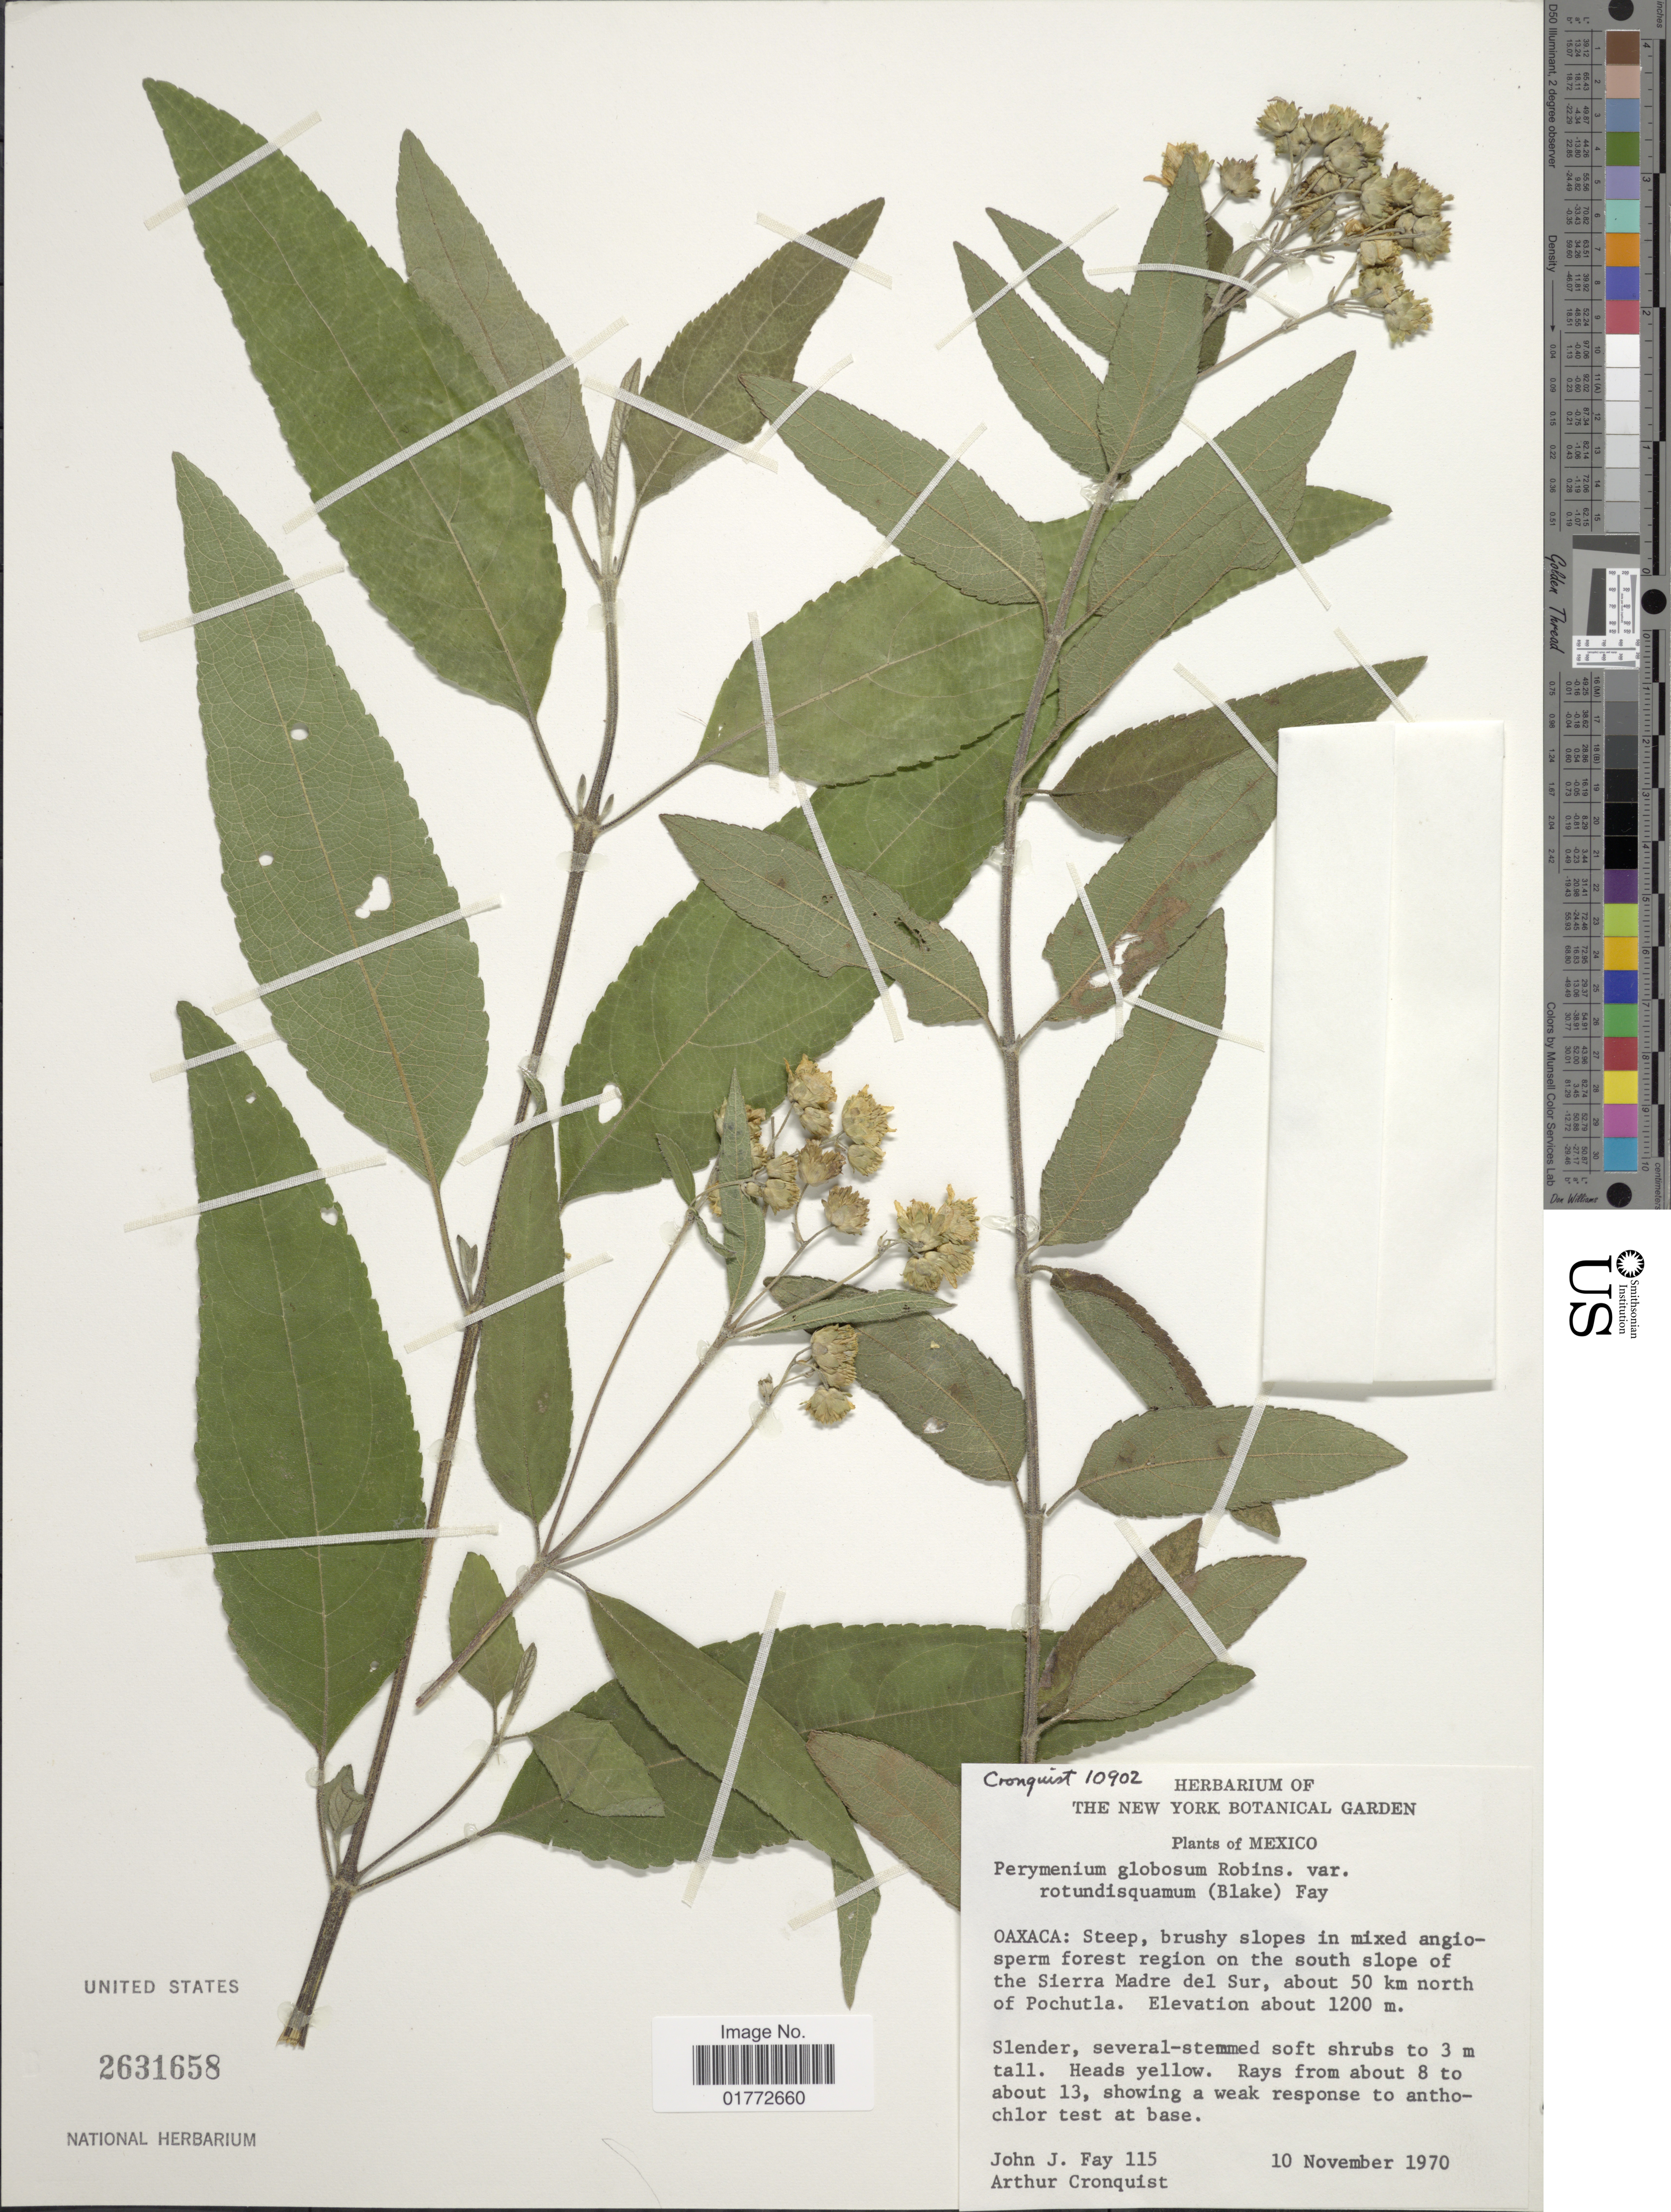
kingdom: Plantae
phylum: Tracheophyta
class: Magnoliopsida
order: Asterales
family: Asteraceae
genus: Perymenium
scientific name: Perymenium globosum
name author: B.L. Rob.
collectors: J. J. Fay & A. J. Cronquist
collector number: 115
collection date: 1970-11-10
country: Mexico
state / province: Oaxaca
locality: Steep, brushy slopes in mixed angiosperm forest region on the south slope of the Sierra Madre del Sur, about 50 km north of Pochutla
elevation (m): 1200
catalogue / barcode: US 2631658